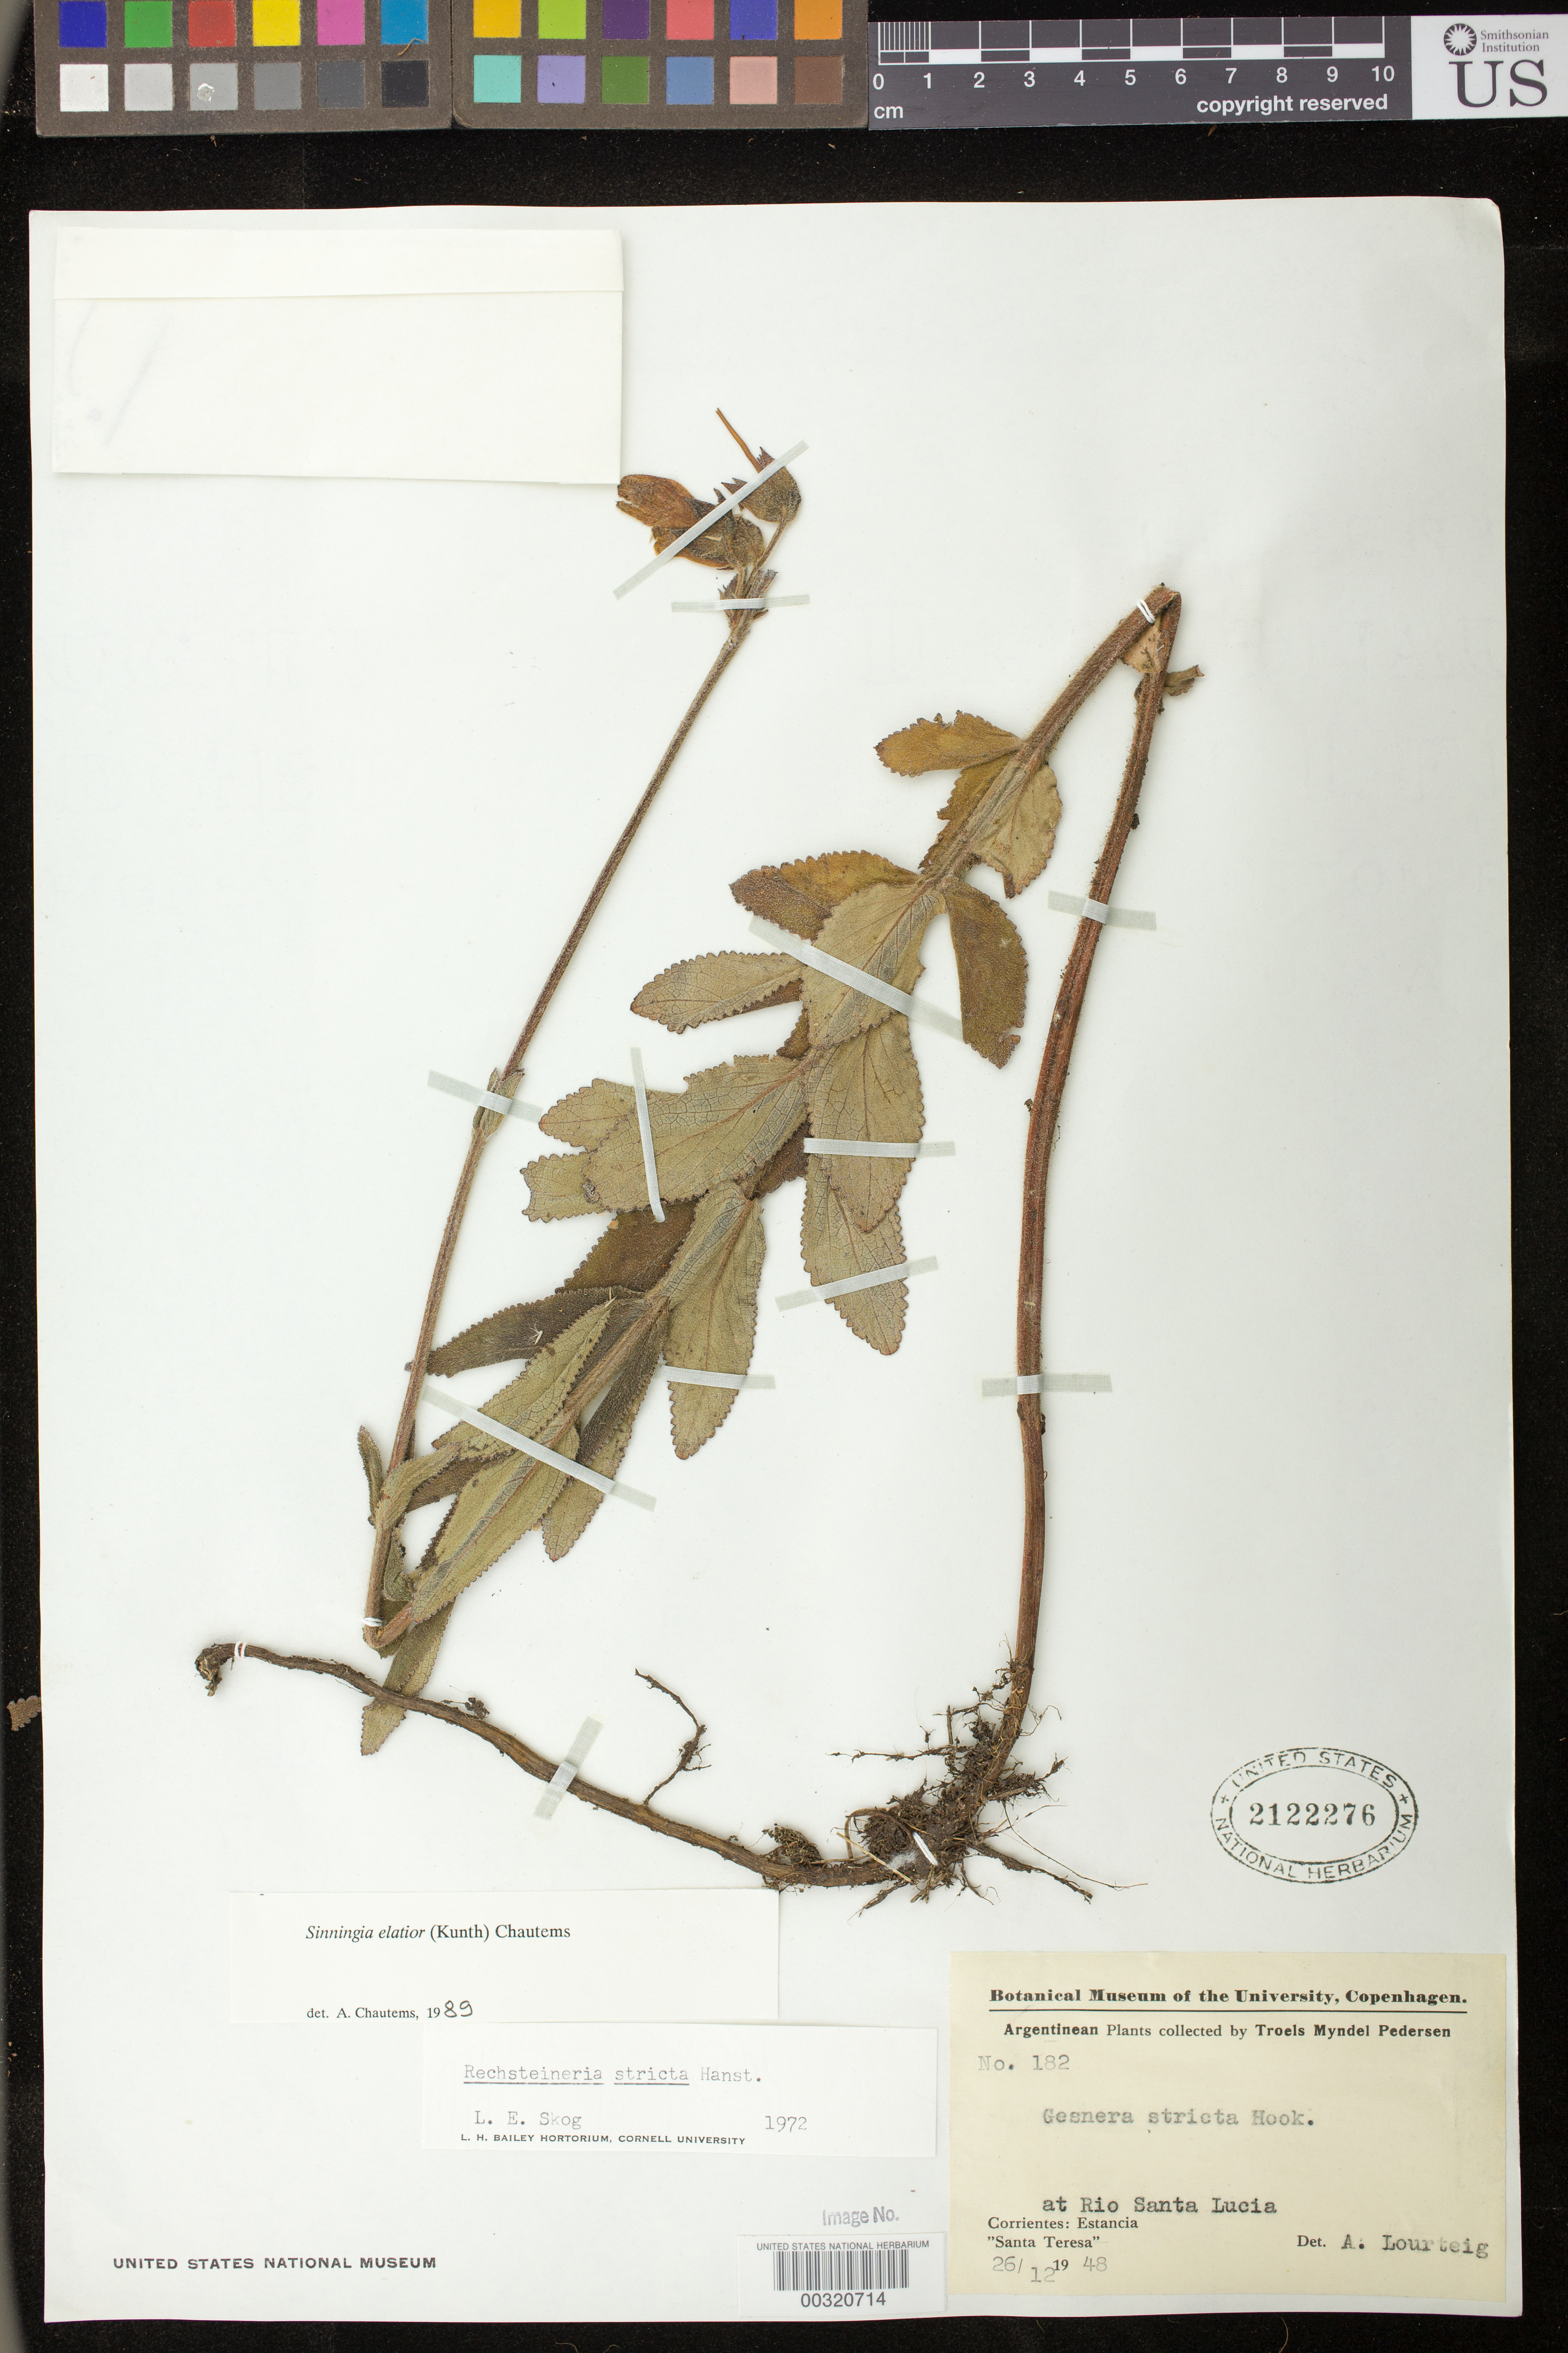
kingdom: Plantae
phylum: Tracheophyta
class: Magnoliopsida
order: Lamiales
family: Gesneriaceae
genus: Sinningia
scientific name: Sinningia elatior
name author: (Kunth) Chautems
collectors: T. M. Pedersen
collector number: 182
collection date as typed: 26 Dec 1948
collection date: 1948-12-26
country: Argentina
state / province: Corrientes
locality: Estancia "Santa Teresa", at Rio Santa Lucia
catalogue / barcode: US 2122276